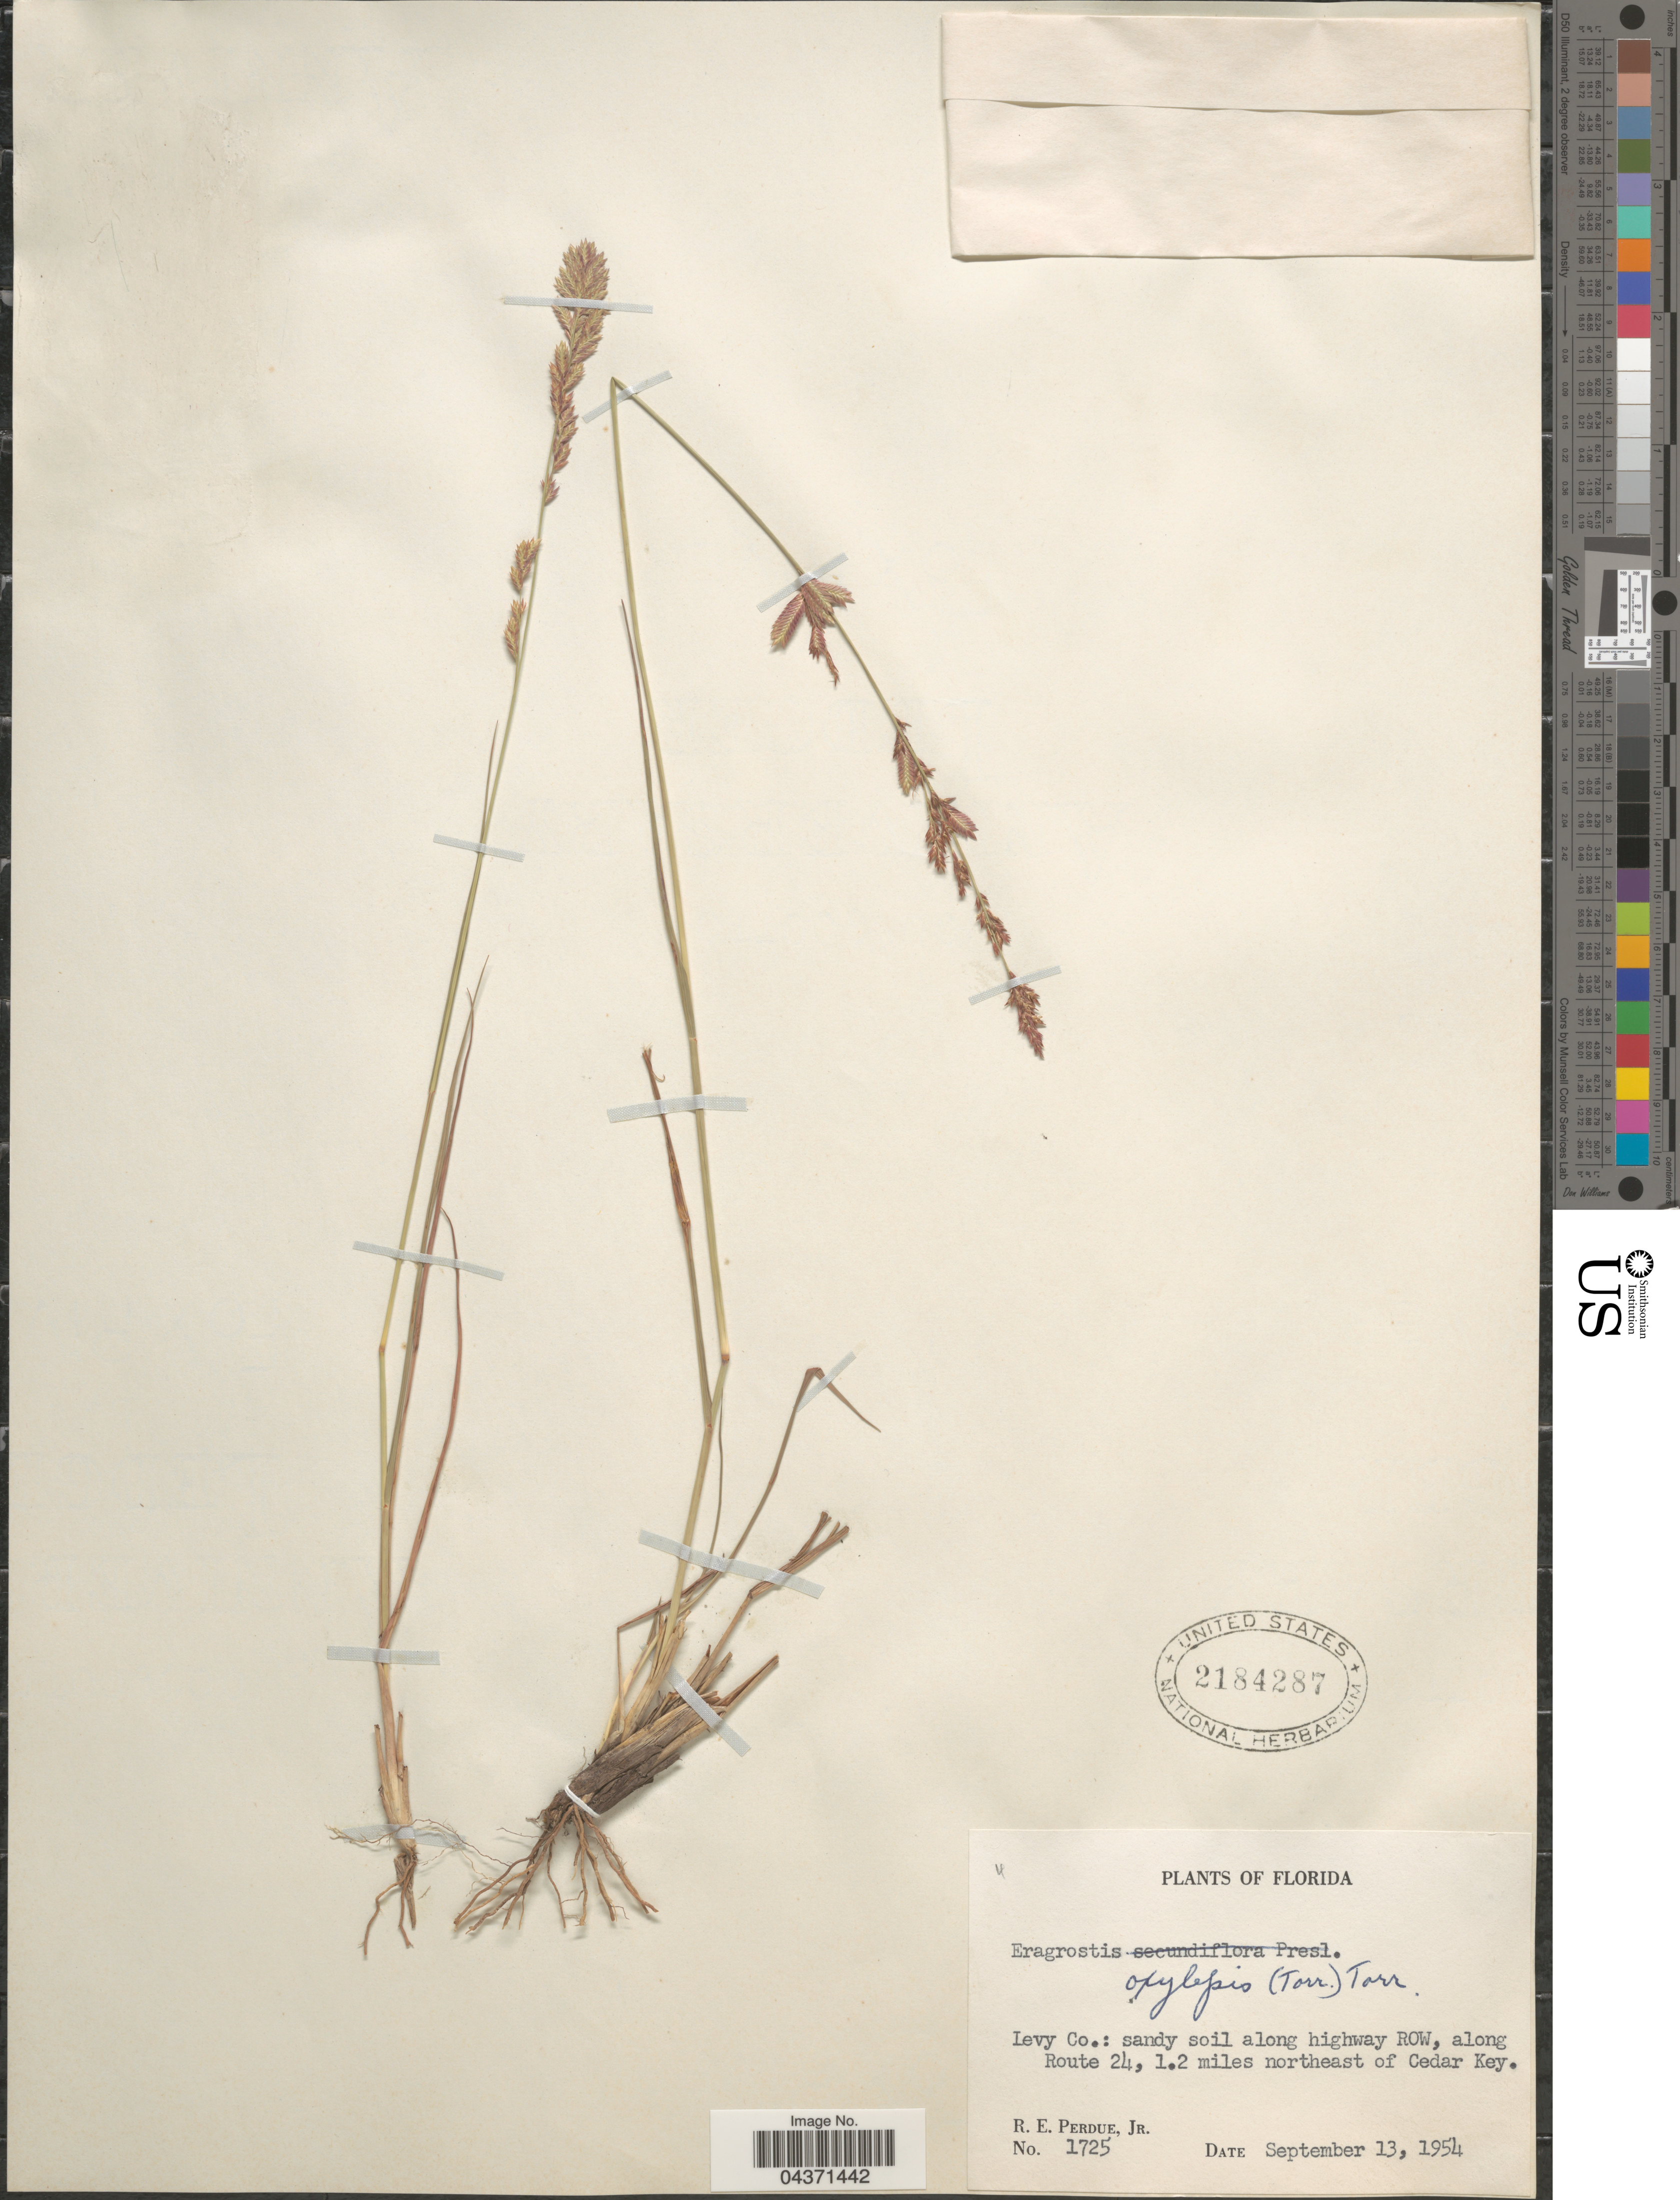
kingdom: Plantae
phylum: Tracheophyta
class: Liliopsida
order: Poales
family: Poaceae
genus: Eragrostis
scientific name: Eragrostis secundiflora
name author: J. Presl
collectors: R. E. Perdue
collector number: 1725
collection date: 1954-09-13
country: United States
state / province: Florida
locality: Levy Co.: sandy soil along highway ROW, along Route 24, 1.2 miles northeast of Cedar Key.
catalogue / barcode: US 2184287